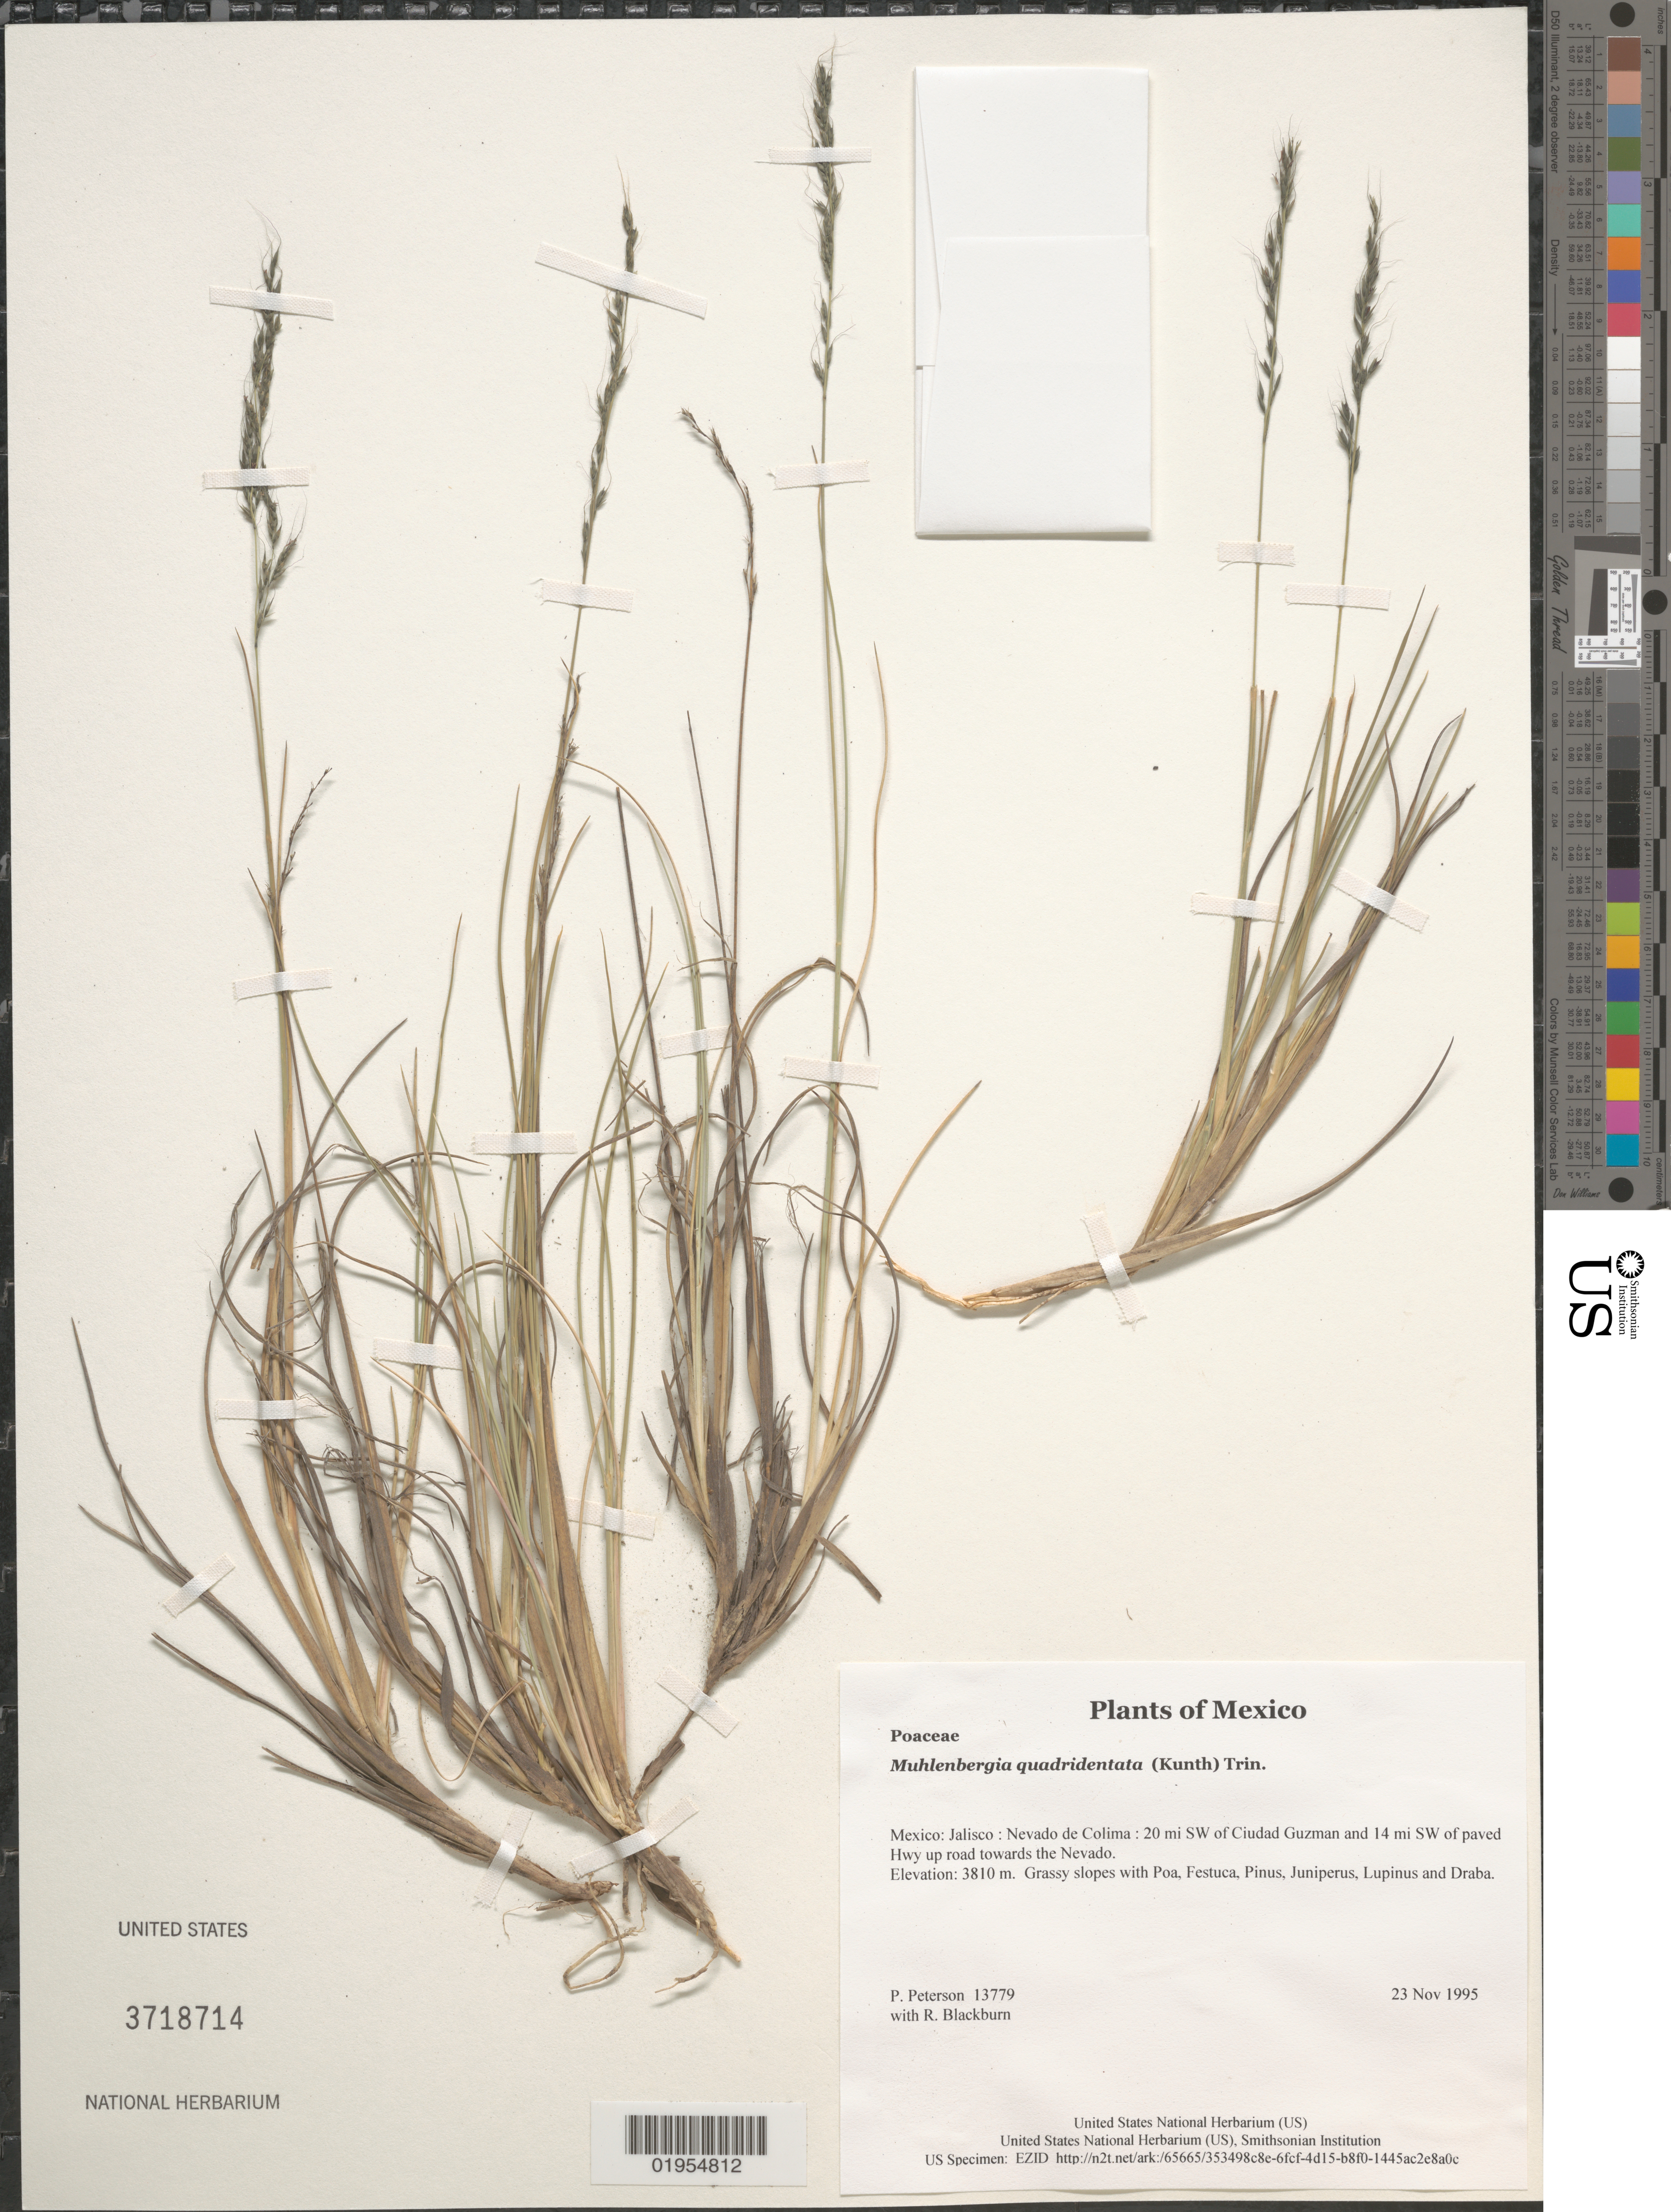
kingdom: Plantae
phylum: Tracheophyta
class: Liliopsida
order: Poales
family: Poaceae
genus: Muhlenbergia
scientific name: Muhlenbergia quadridentata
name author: (Kunth) Trin.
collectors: P. M. Peterson & R. Blackburn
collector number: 13779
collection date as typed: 23 Nov 1995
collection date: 1995-11-23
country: Mexico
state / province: Jalisco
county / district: Nevado de Colima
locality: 20 mi SW of Ciudad Guzman and 14 mi SW of paved Hwy up road towards the Nevado.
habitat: Grassy slopes with Poa, Festuca, Pinus, Juniperus, Lupinus and Draba.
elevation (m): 3810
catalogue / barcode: US 3718714